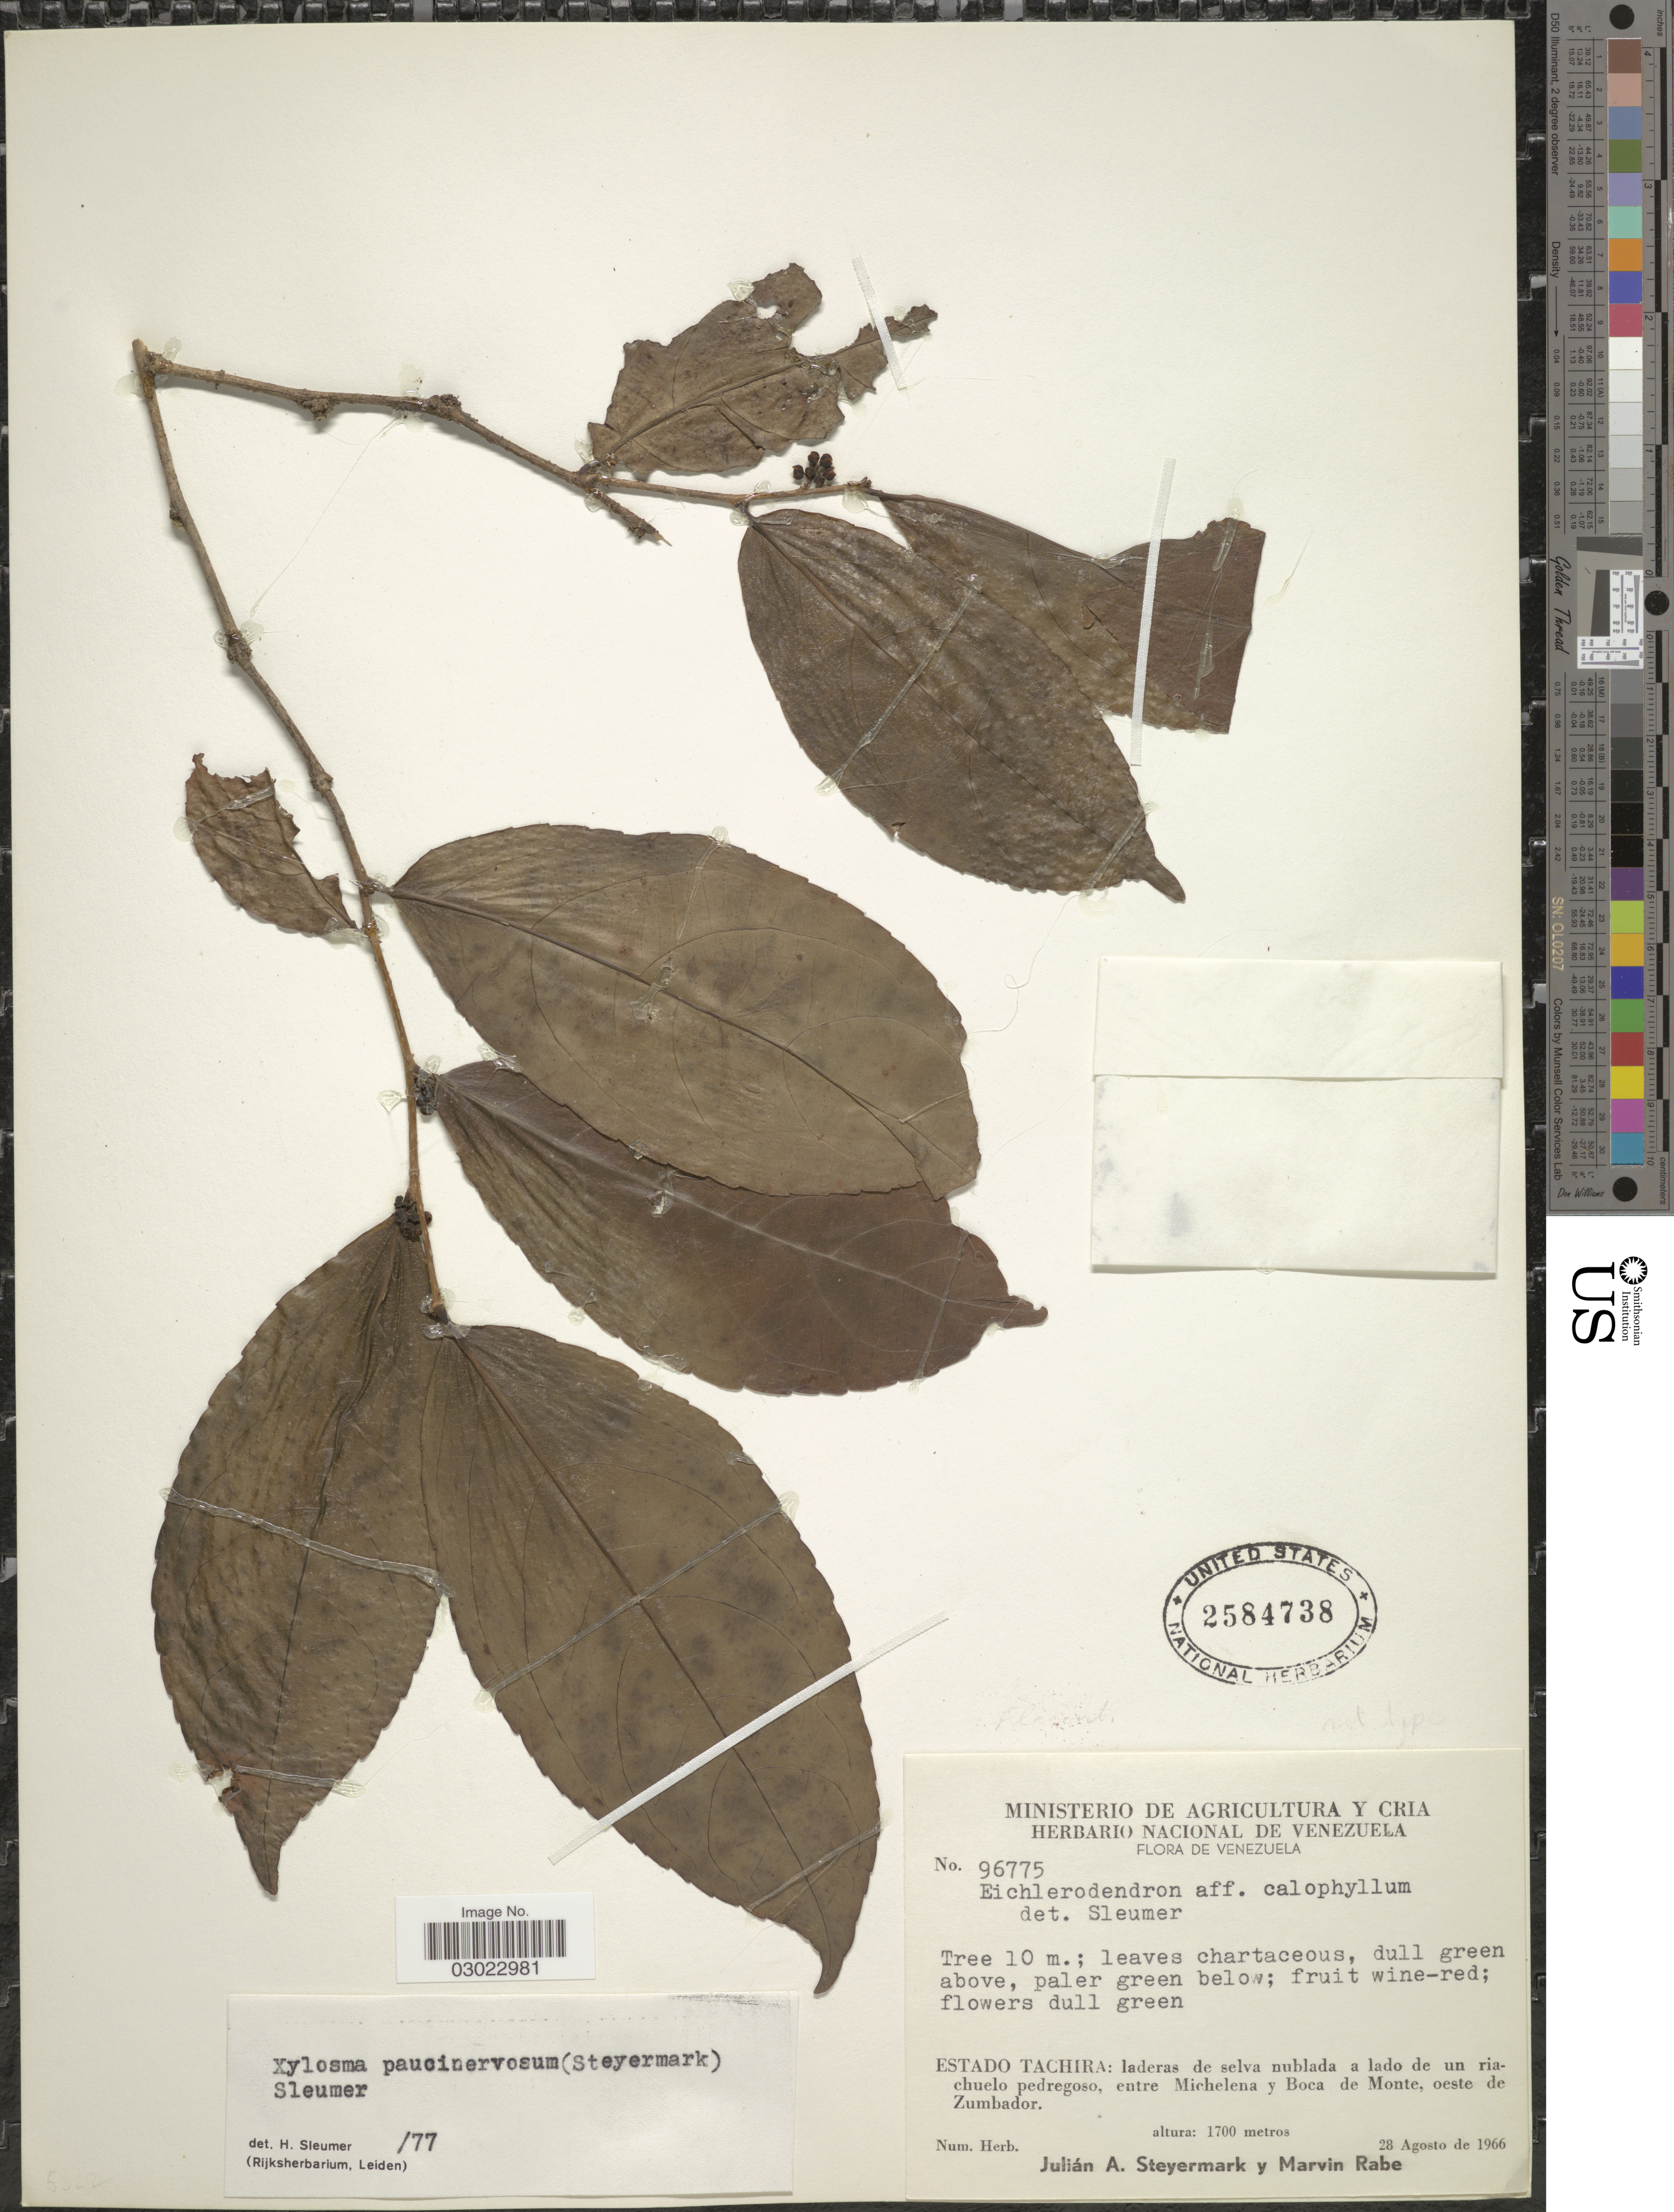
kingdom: Plantae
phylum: Tracheophyta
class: Magnoliopsida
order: Malpighiales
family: Salicaceae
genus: Xylosma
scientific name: Xylosma paucinervosa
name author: Sleumer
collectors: J. Steyermark & M. Rabe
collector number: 96775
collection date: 1966-08-28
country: Venezuela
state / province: Tachira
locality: Laderas de selva nublada a lado de un riachuelo pedregoso, entre Michelena y Boca de monte, oeste de Zumbador.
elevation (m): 1700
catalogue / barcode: US 2584738